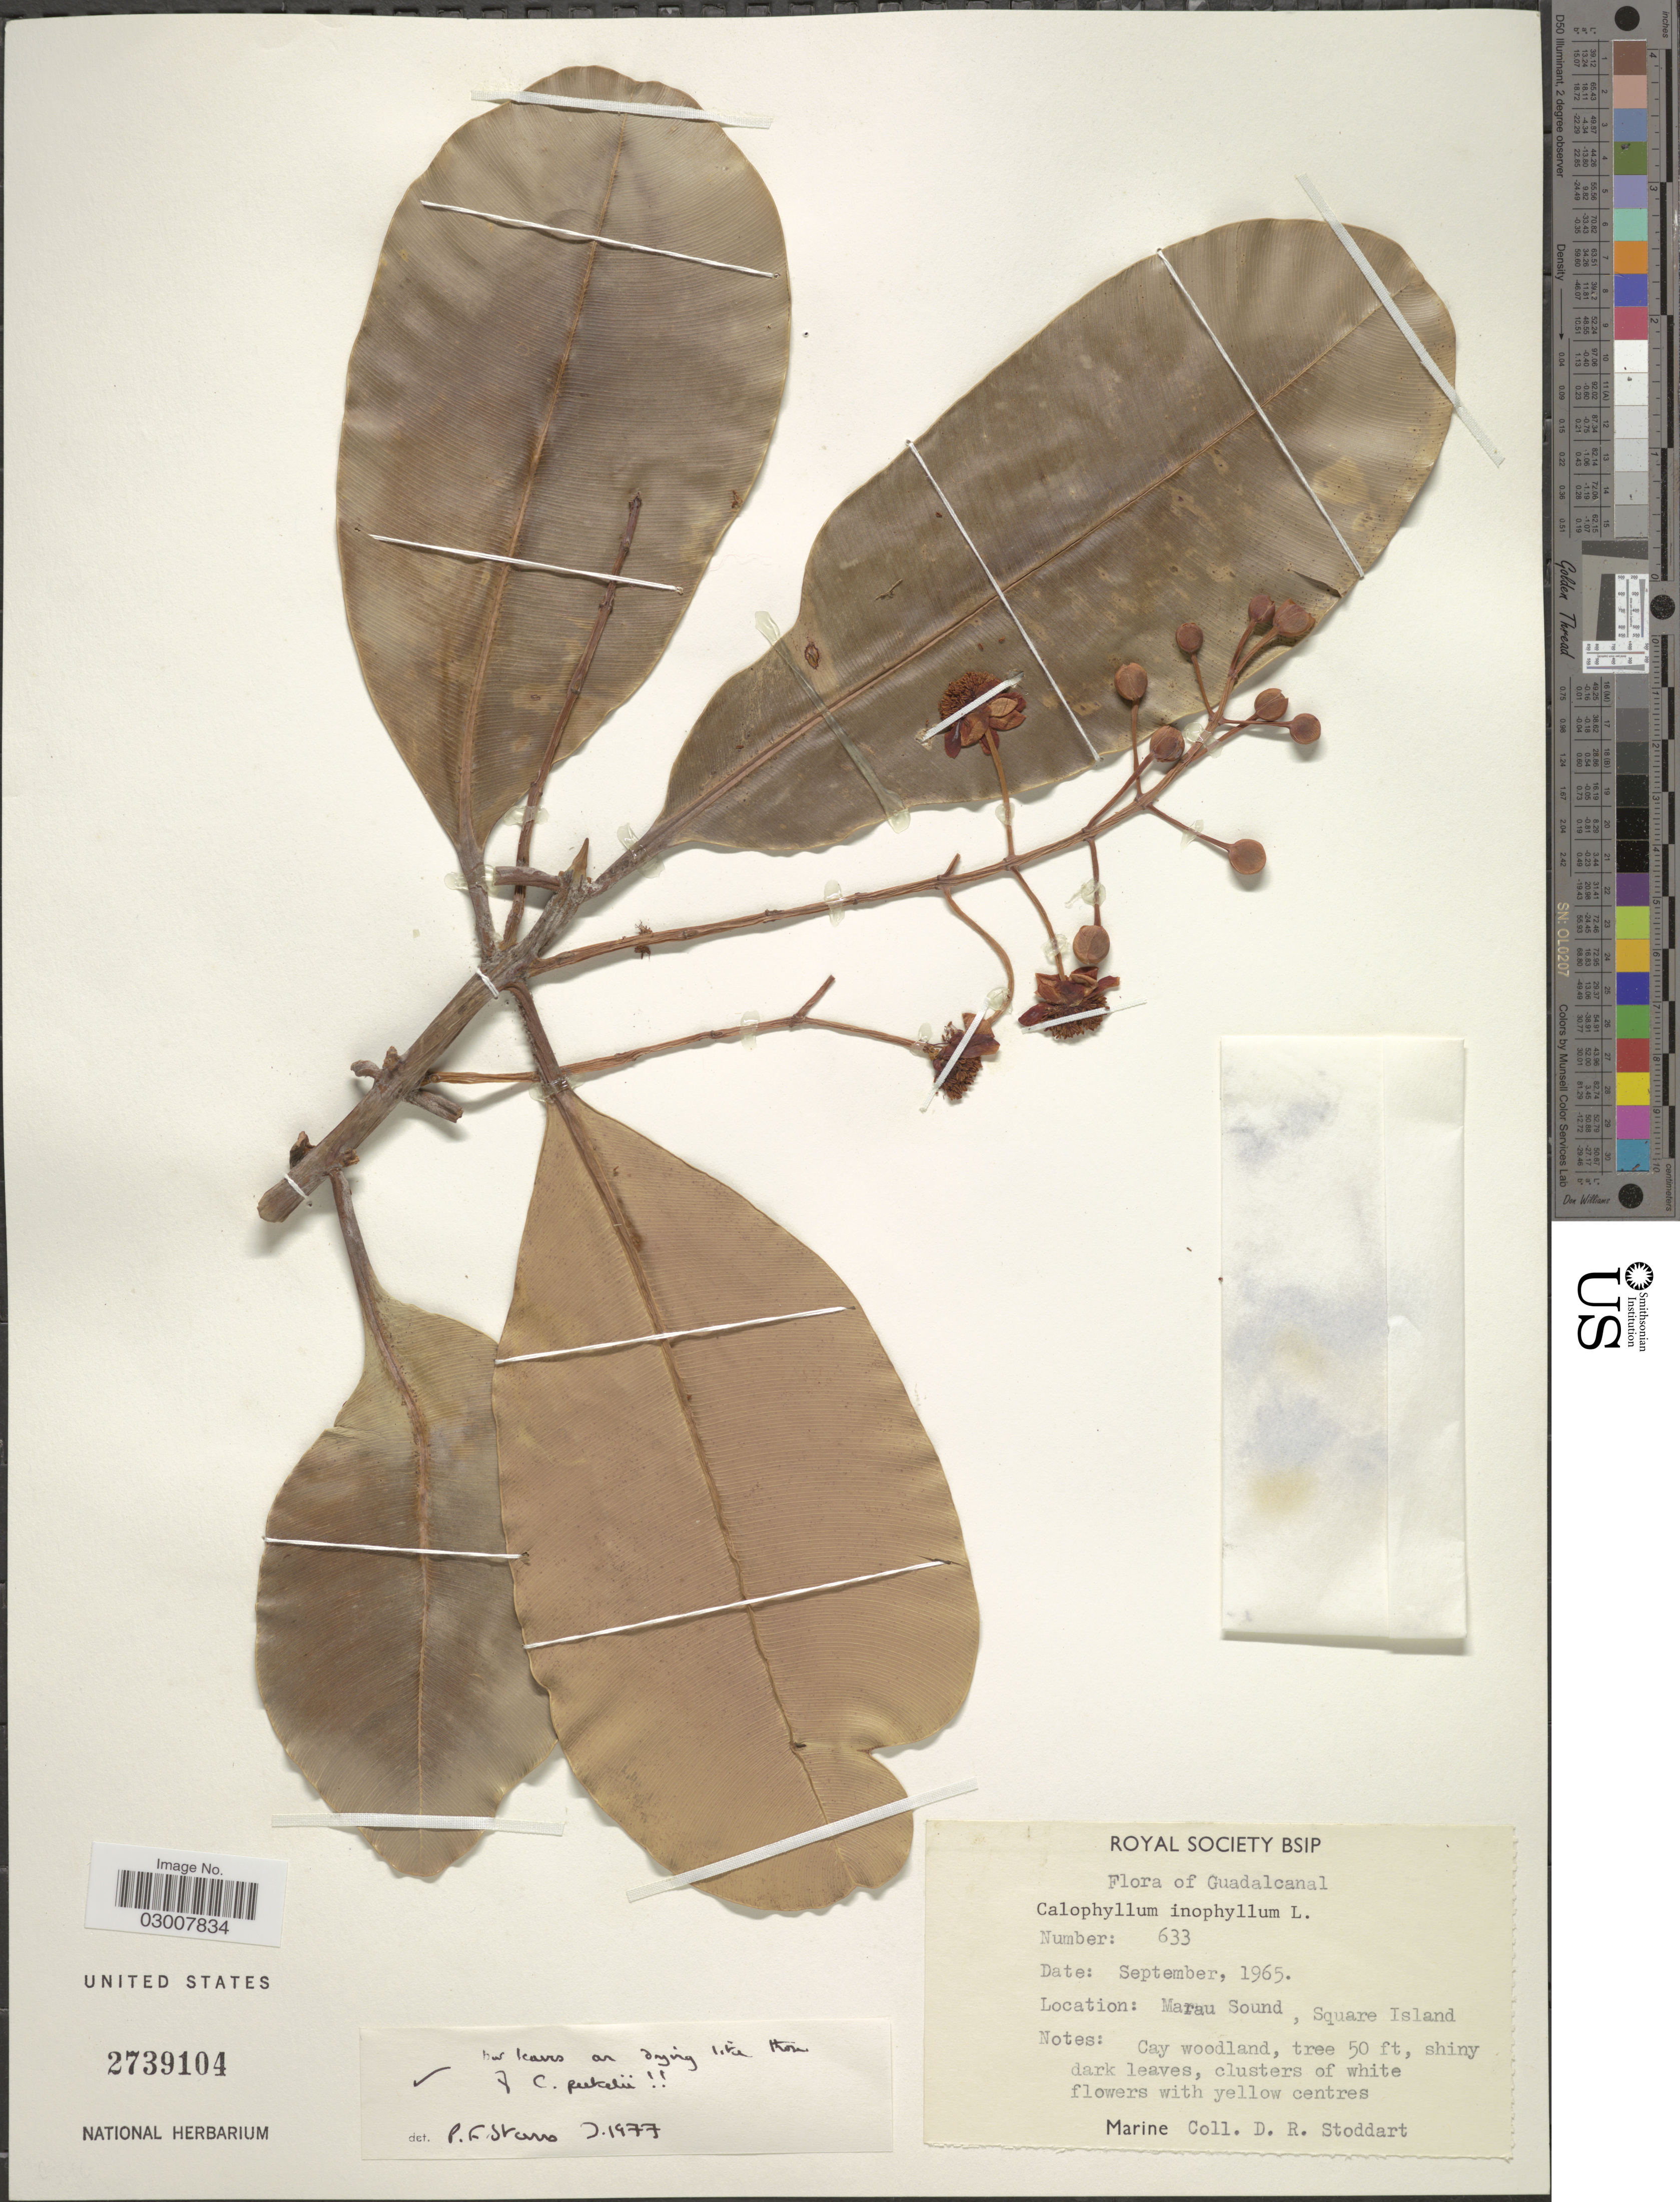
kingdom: Plantae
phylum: Tracheophyta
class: Magnoliopsida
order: Malpighiales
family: Calophyllaceae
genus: Calophyllum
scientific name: Calophyllum inophyllum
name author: L.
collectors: D. R. Stoddart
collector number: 633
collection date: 1965-09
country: Solomon Islands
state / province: Solomon Islands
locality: Guadalcanal. Marau Sound, Square Island.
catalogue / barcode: US 2739104